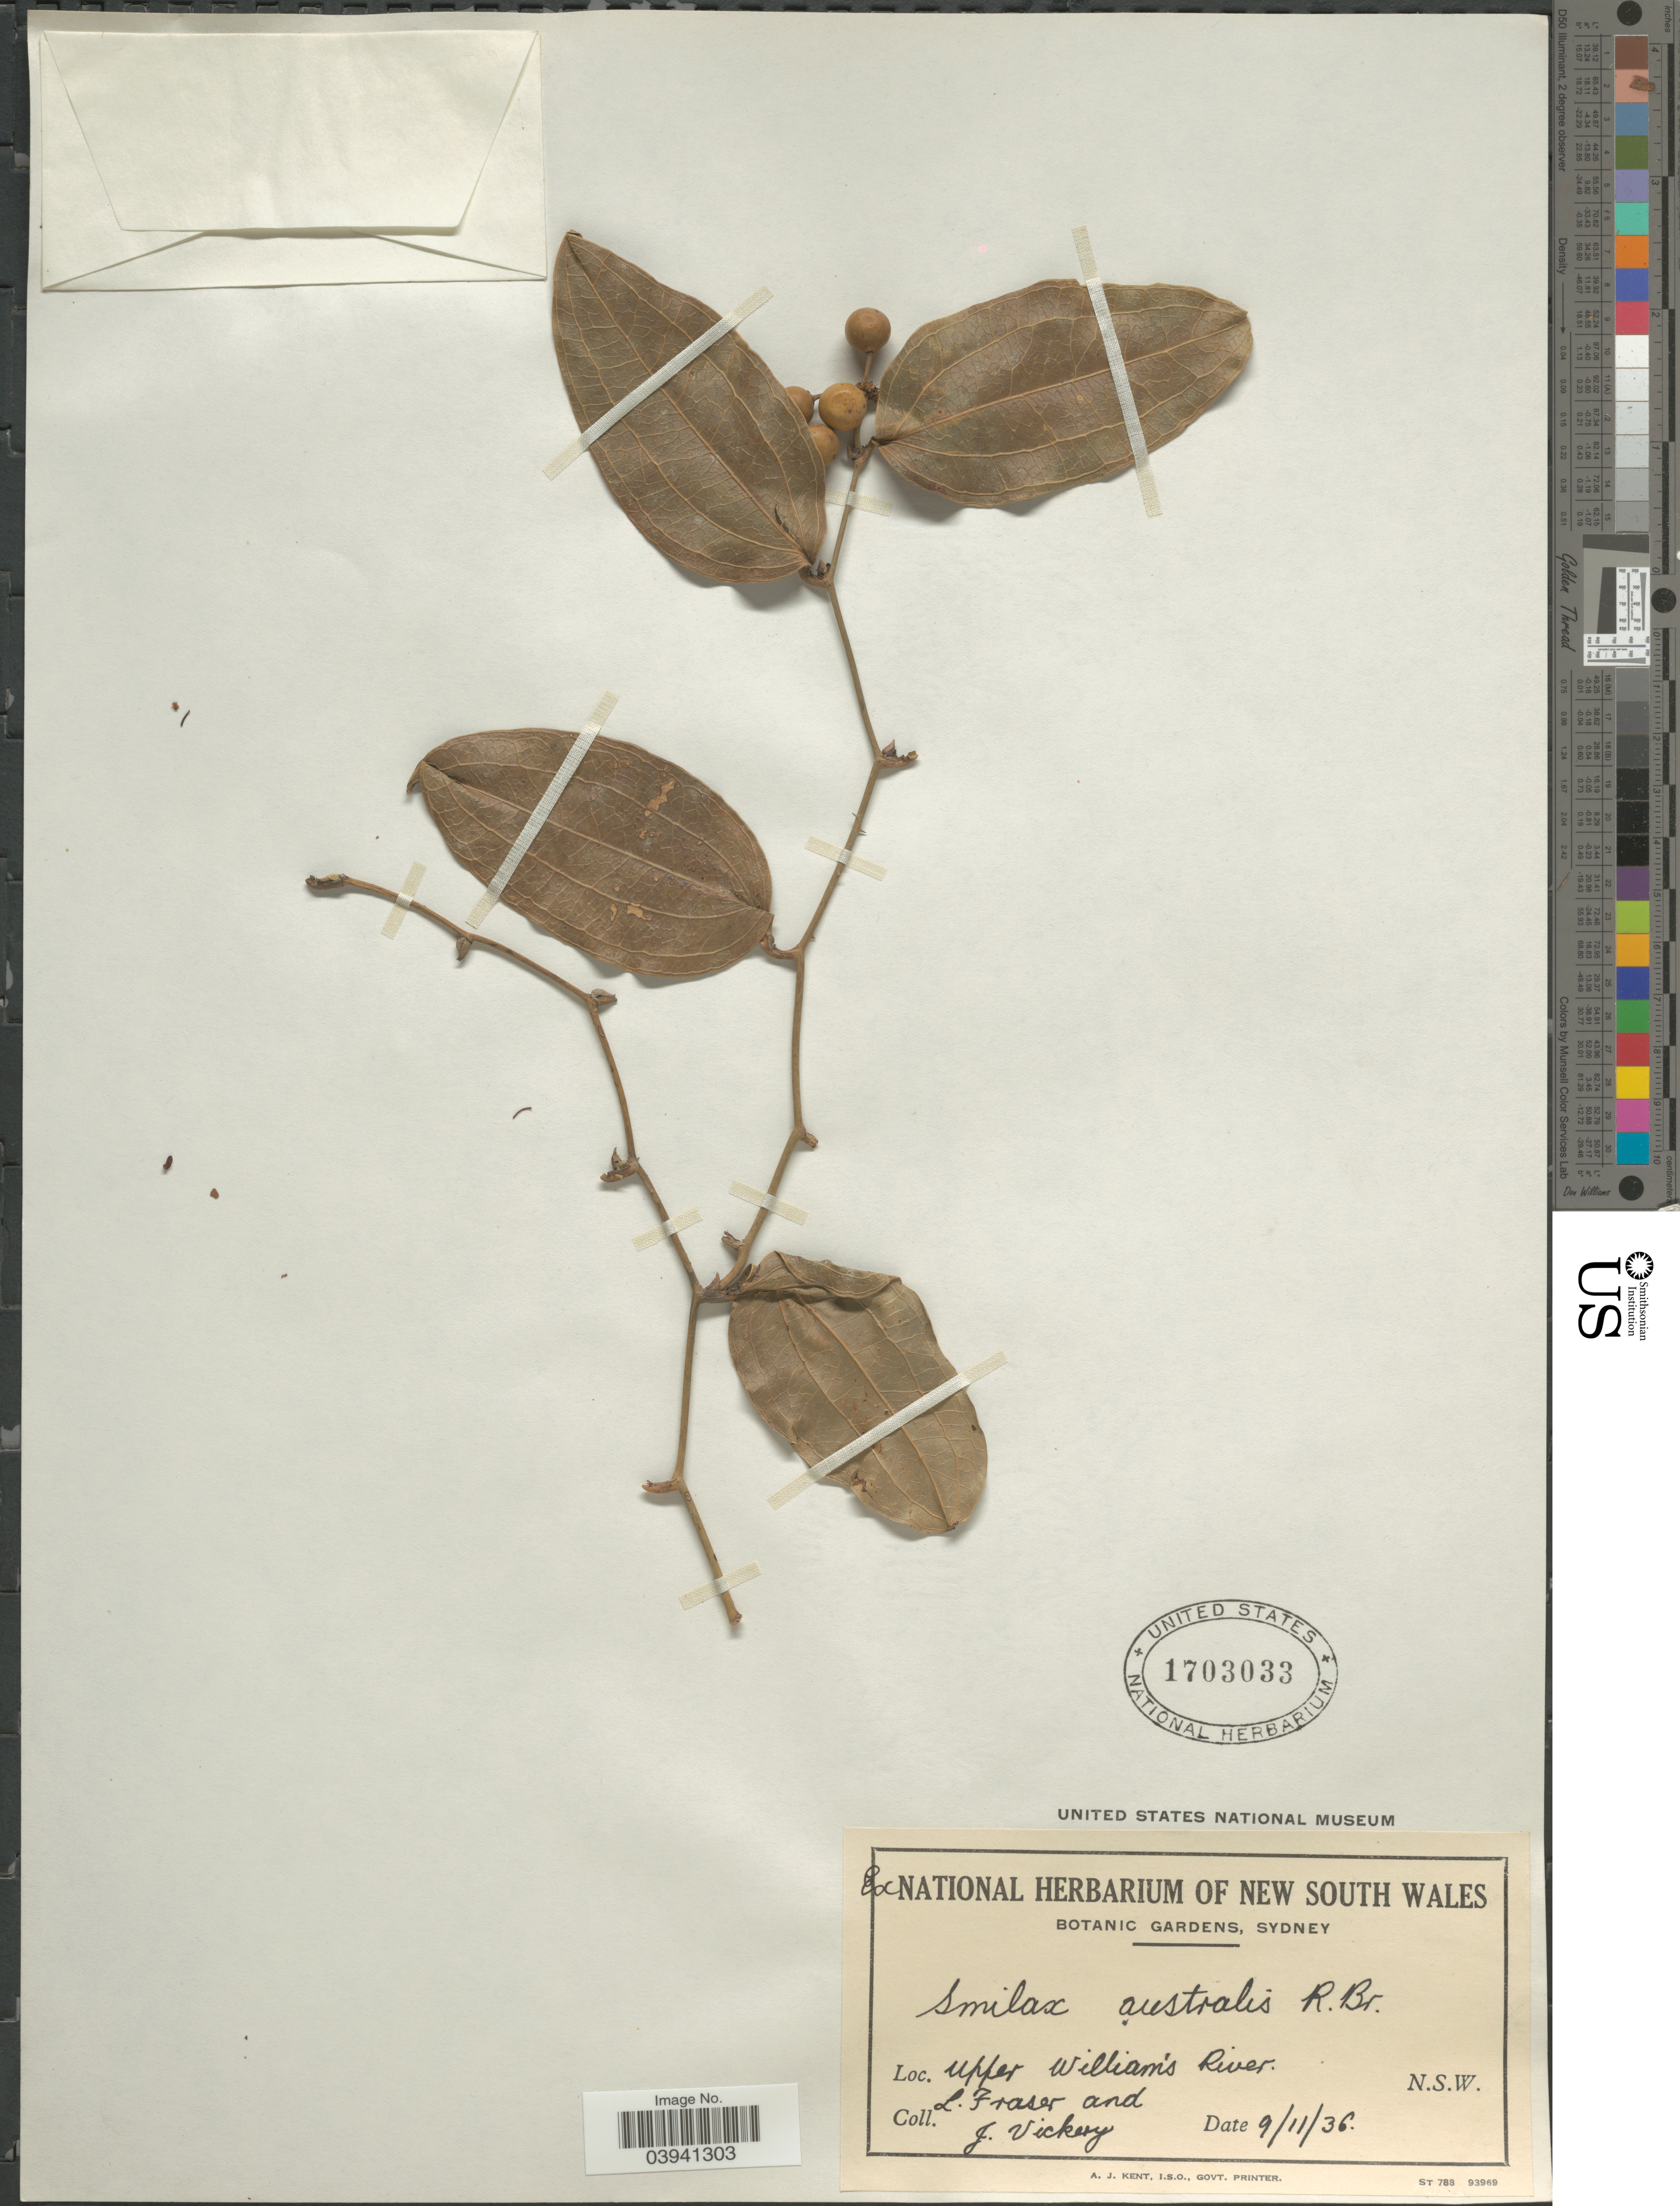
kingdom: Plantae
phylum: Tracheophyta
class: Liliopsida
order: Liliales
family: Smilacaceae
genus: Smilax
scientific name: Smilax australis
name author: R. Br.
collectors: L. Fraser & J. Vickery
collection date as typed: Transcribed d/m/y: 9/11/36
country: Australia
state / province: New South Wales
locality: Upper William's River.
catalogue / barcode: US 1703033